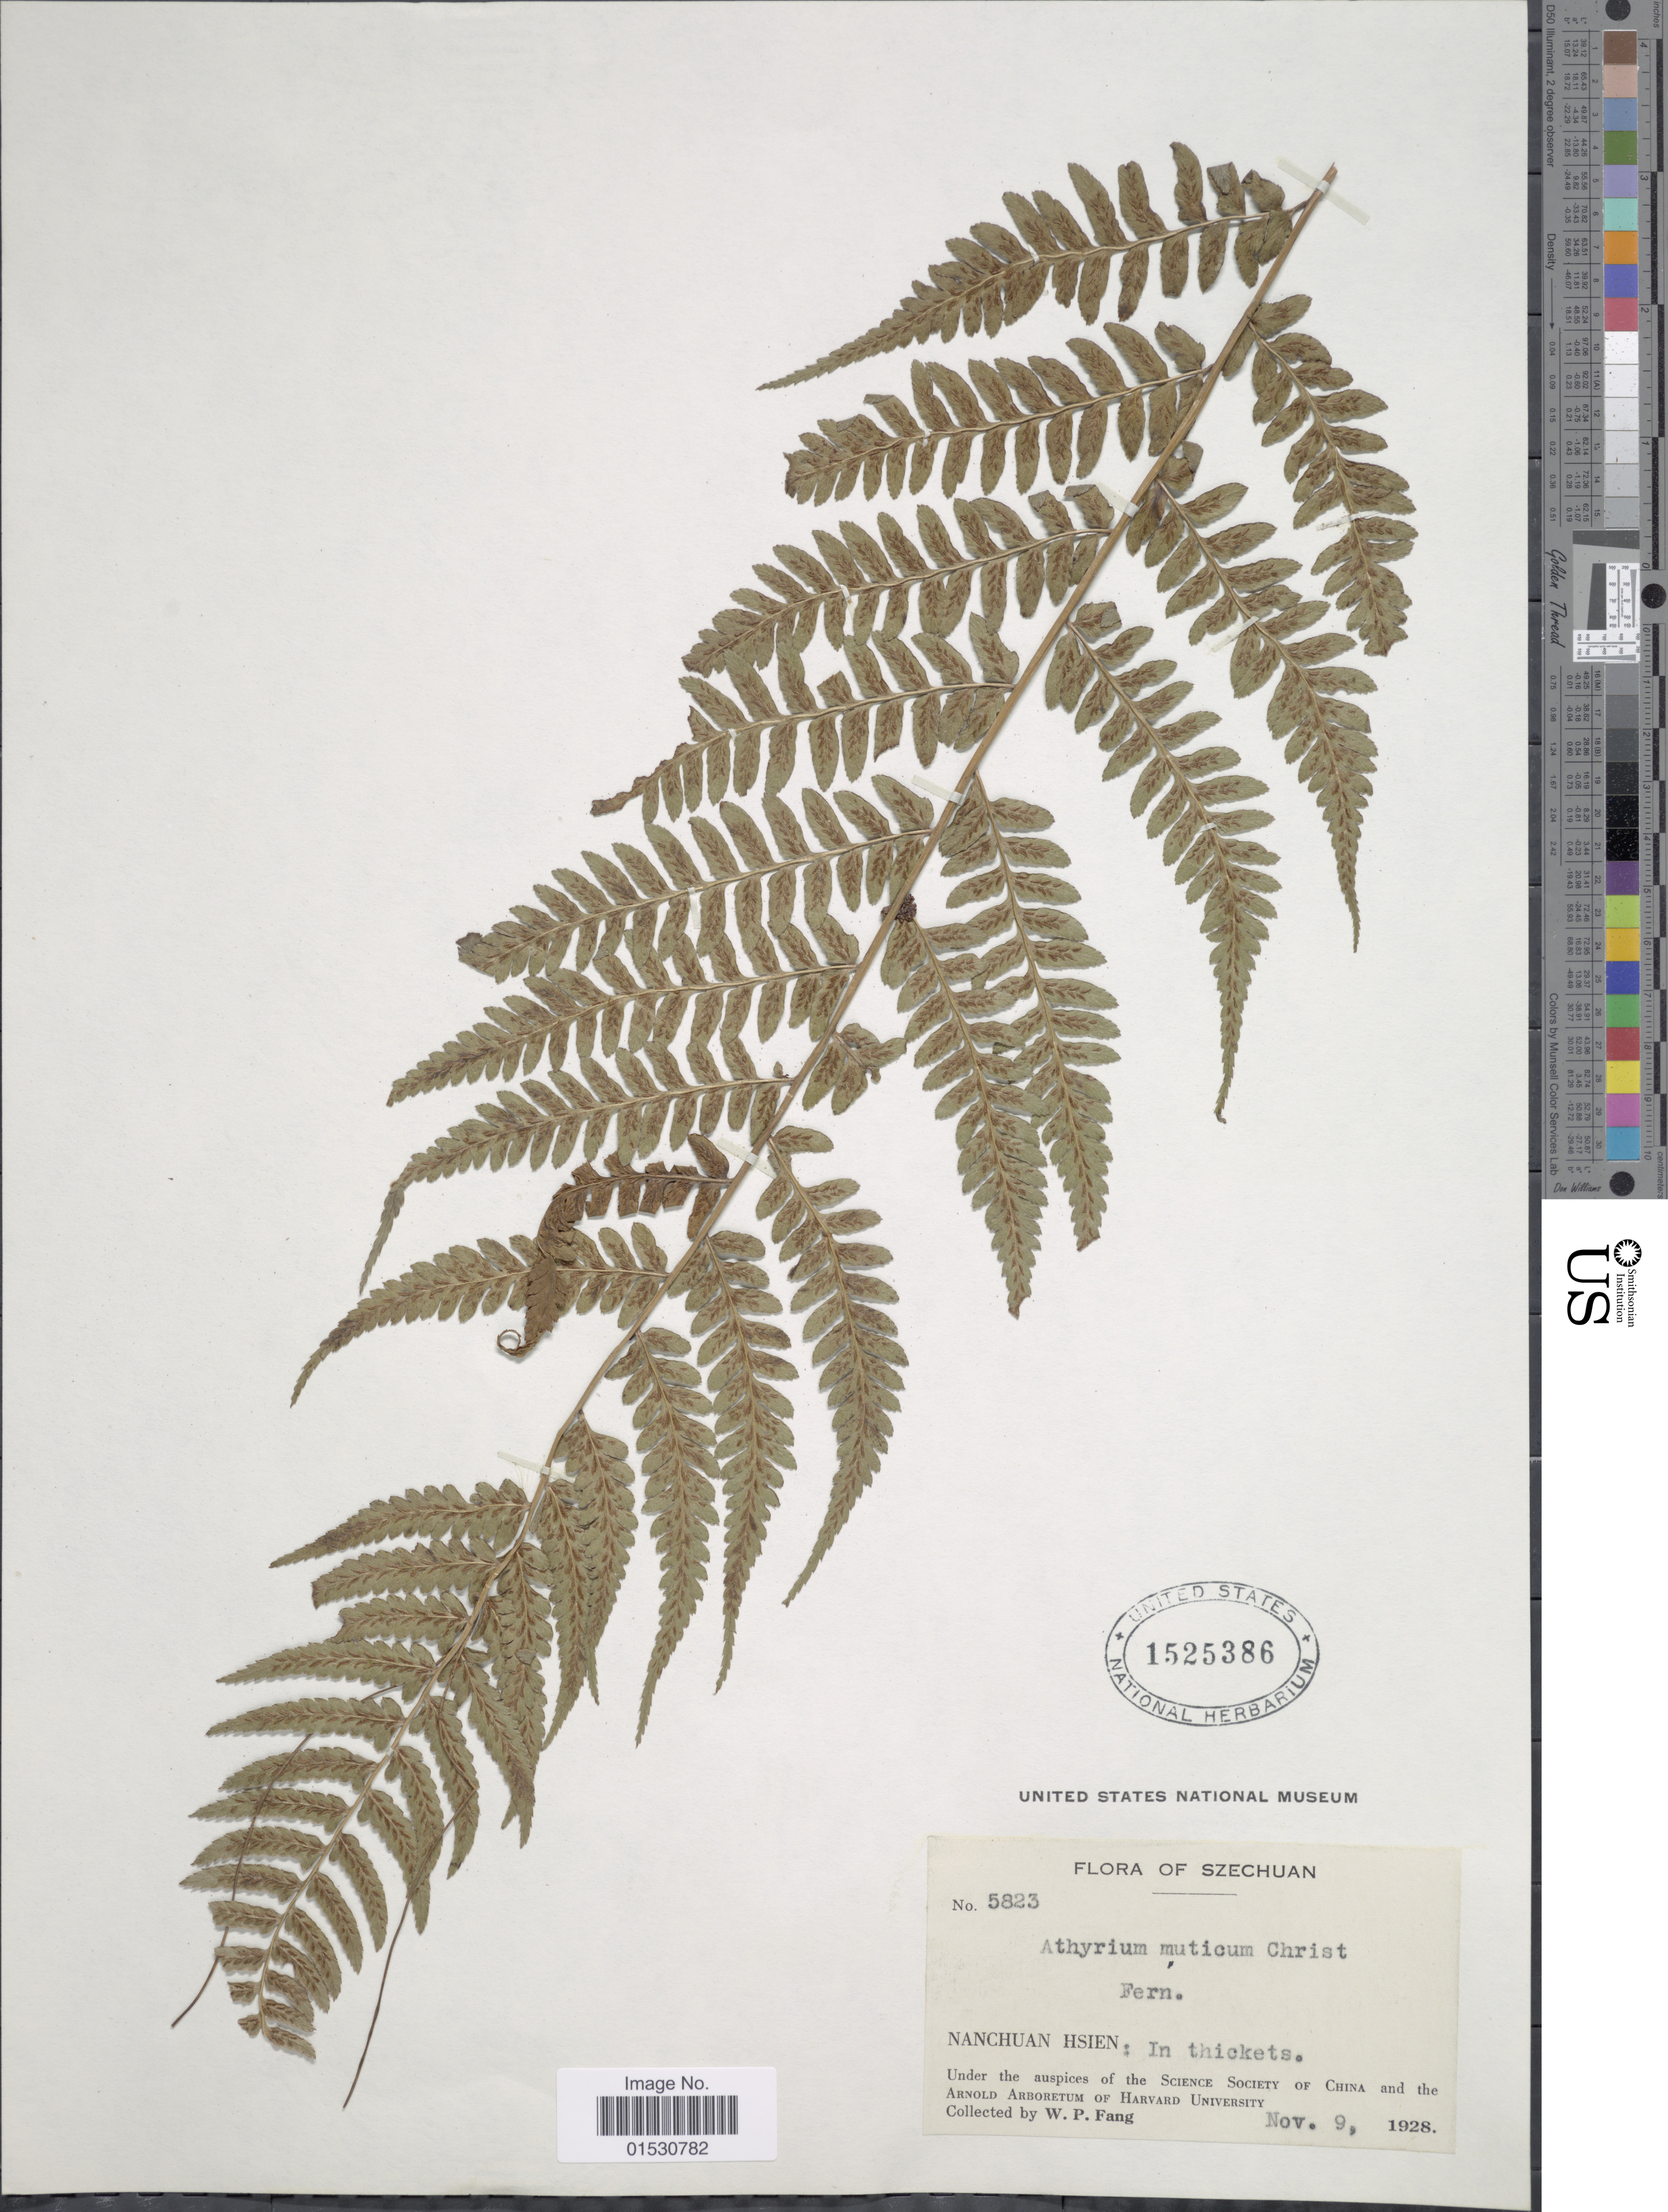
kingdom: Plantae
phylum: Tracheophyta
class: Polypodiopsida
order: Polypodiales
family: Athyriaceae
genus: Athyrium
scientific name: Athyrium muticum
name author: Christ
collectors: W. P. Fang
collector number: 5823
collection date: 1928-11-09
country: China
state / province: Sichuan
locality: Szechuan, Nanchuan Hsien: In Thickets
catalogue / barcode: US 1525386